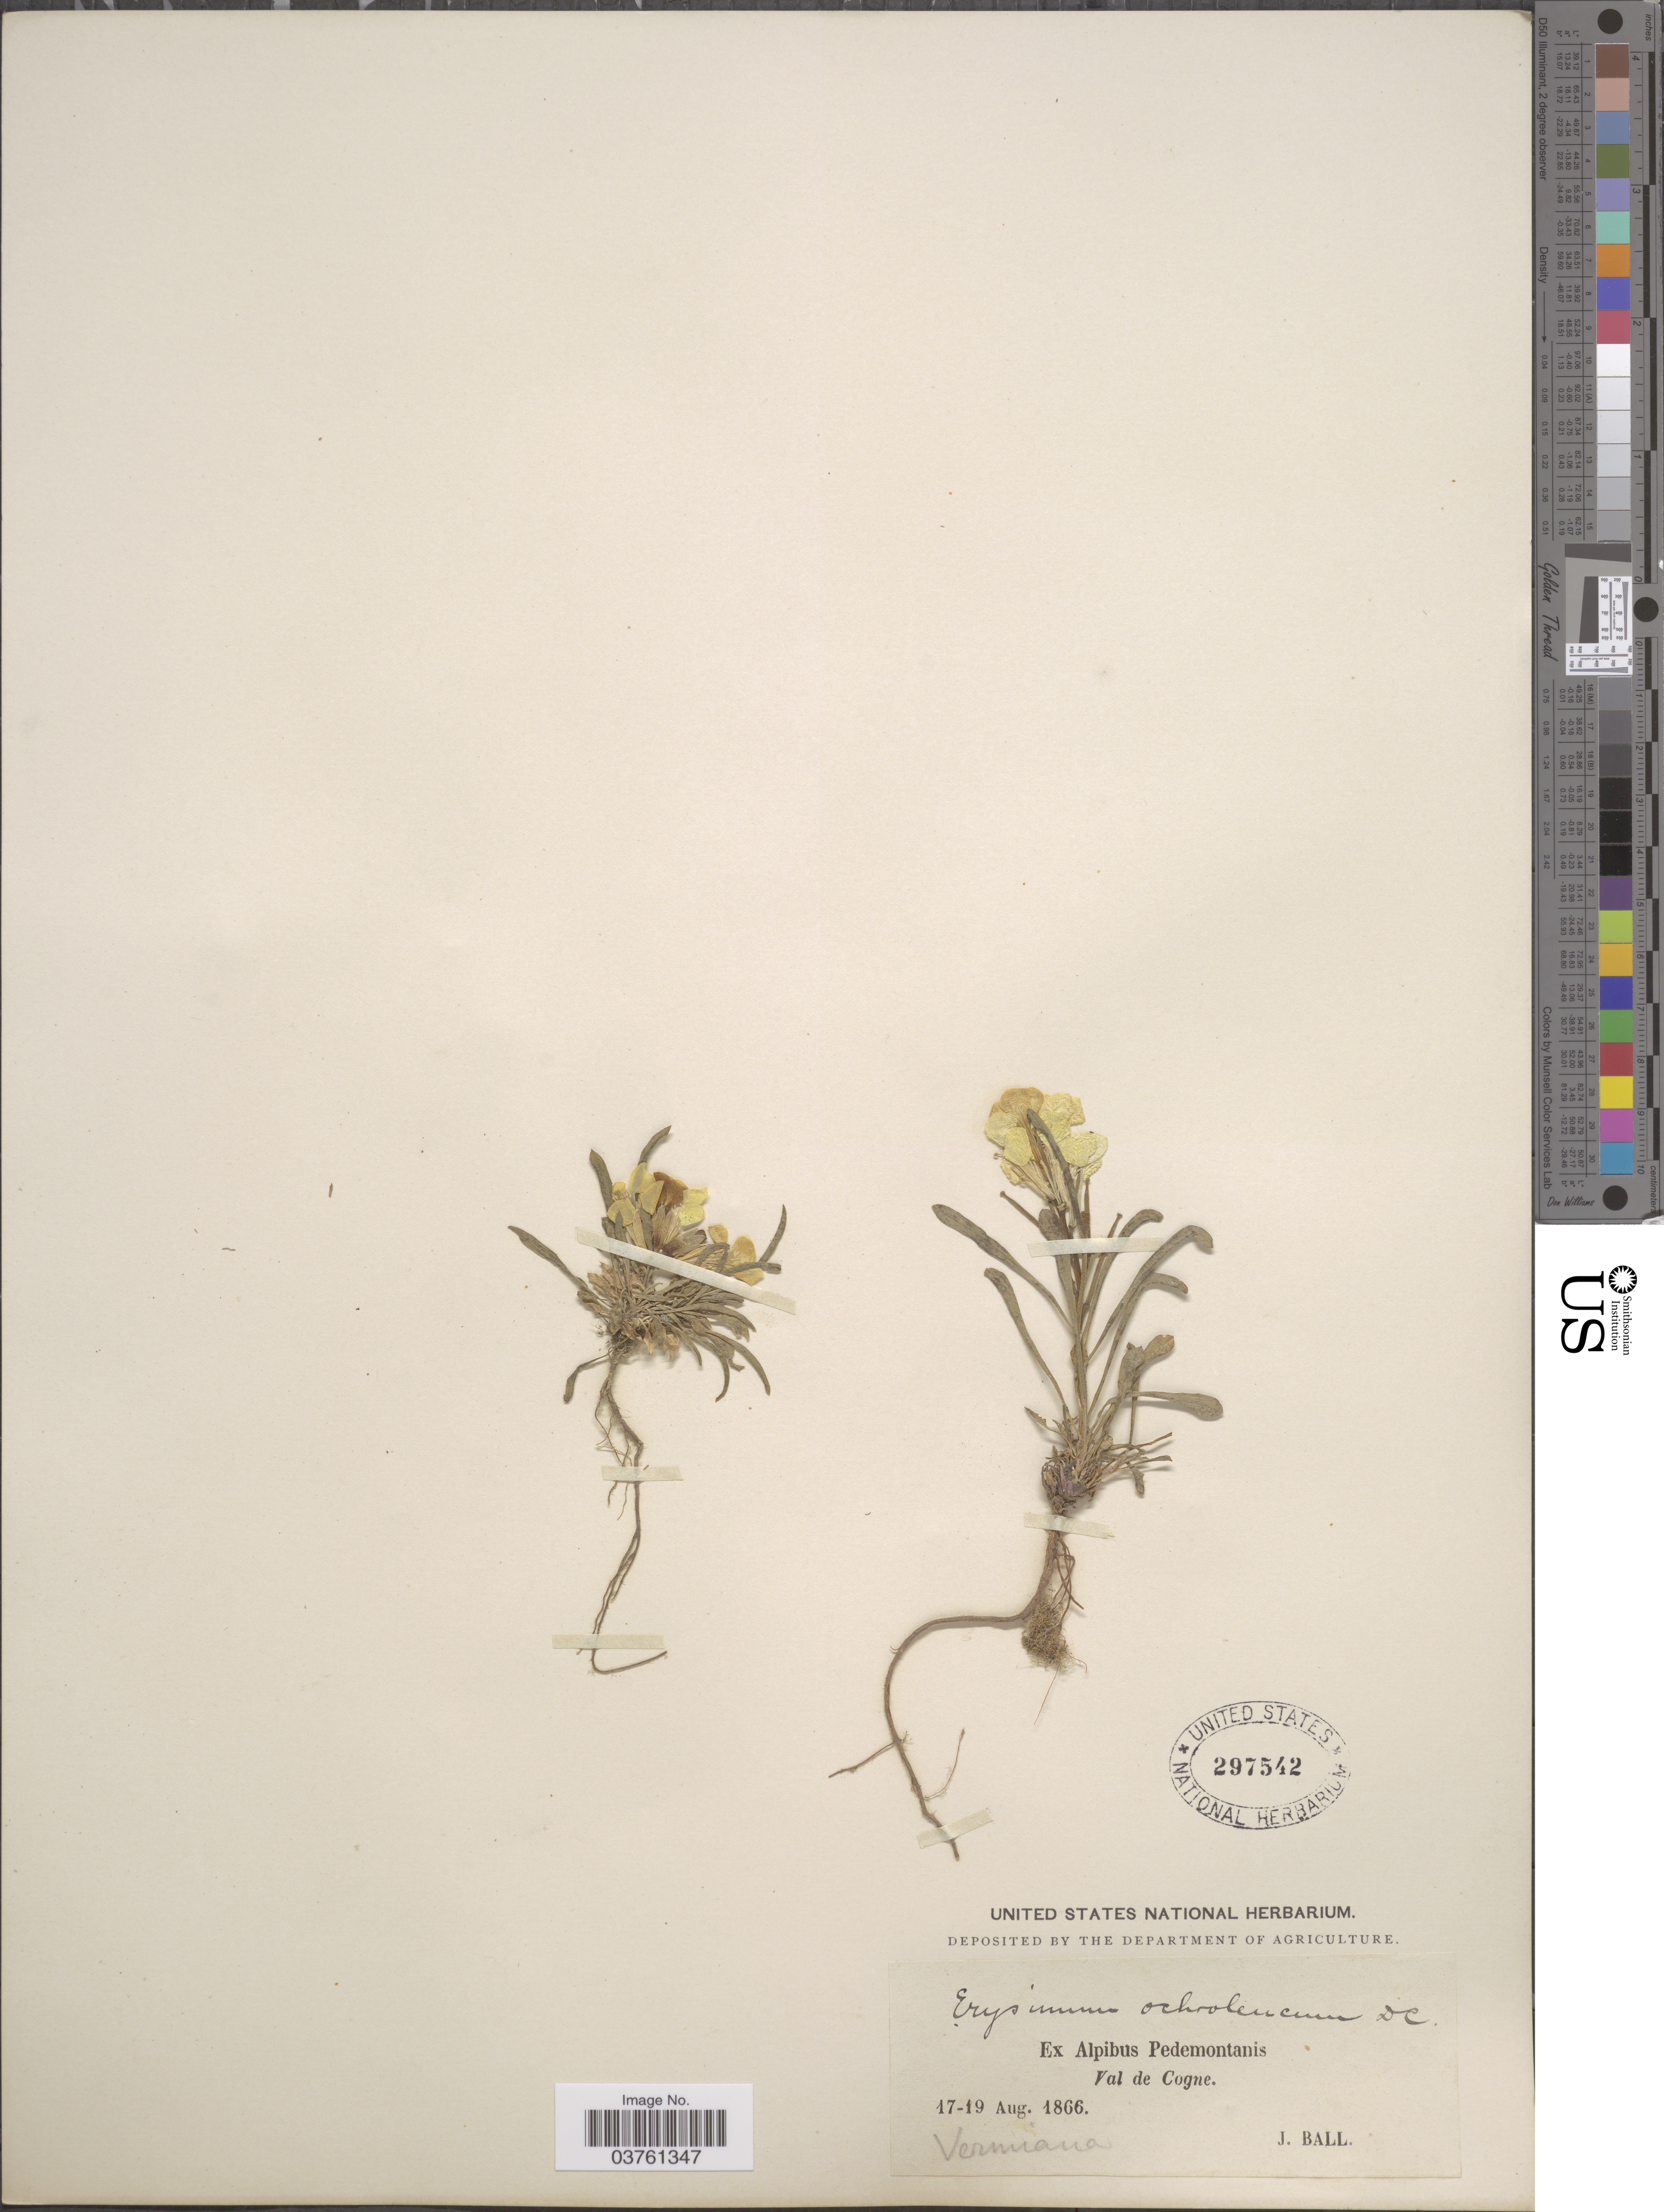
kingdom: Plantae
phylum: Tracheophyta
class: Magnoliopsida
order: Brassicales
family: Brassicaceae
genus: Erysimum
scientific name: Erysimum ochroleucum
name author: (Haller f. ex Schleich.) DC.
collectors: J. Ball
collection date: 1866-08-17/1866-08-19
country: Italy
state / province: Piedmont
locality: Ex Alpibus Pedemontanis Val de Cogne. Vermiana [unsure placement].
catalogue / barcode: US 297542